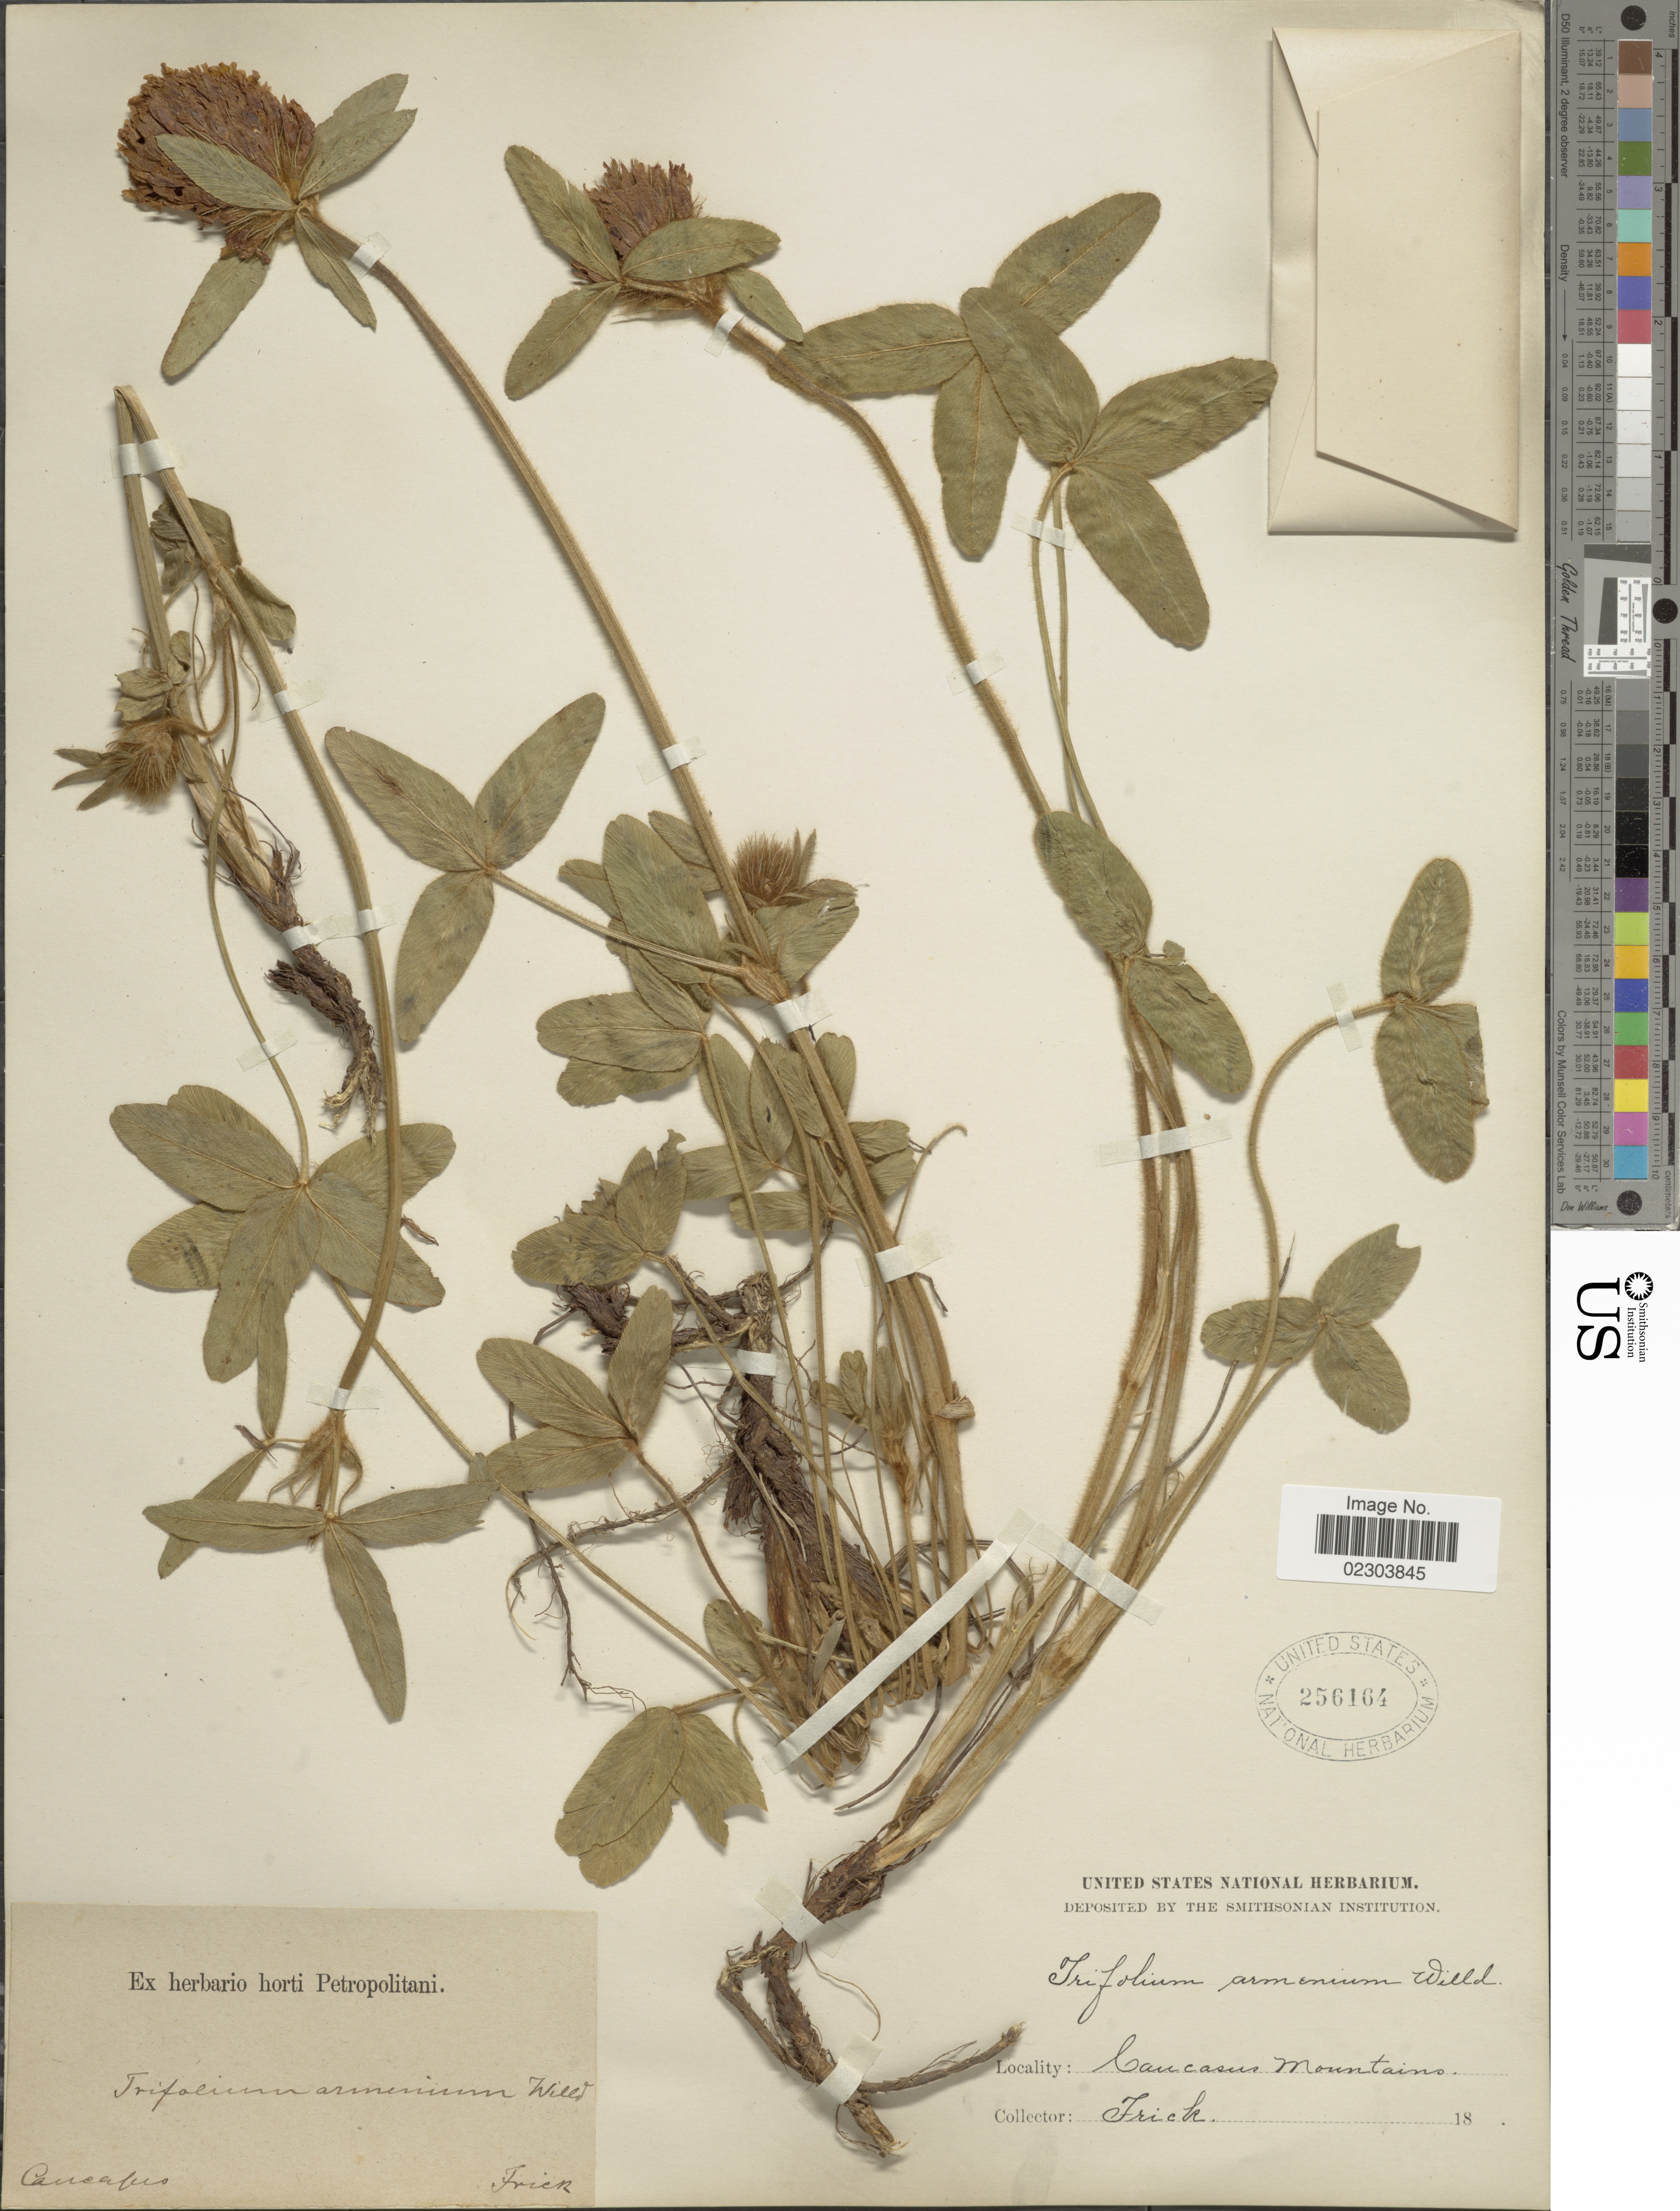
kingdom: Plantae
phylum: Tracheophyta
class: Magnoliopsida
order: Fabales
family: Fabaceae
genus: Trifolium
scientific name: Trifolium armenium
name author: Willd.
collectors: Frick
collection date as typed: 18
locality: Cancasus Mountains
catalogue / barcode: US 256164